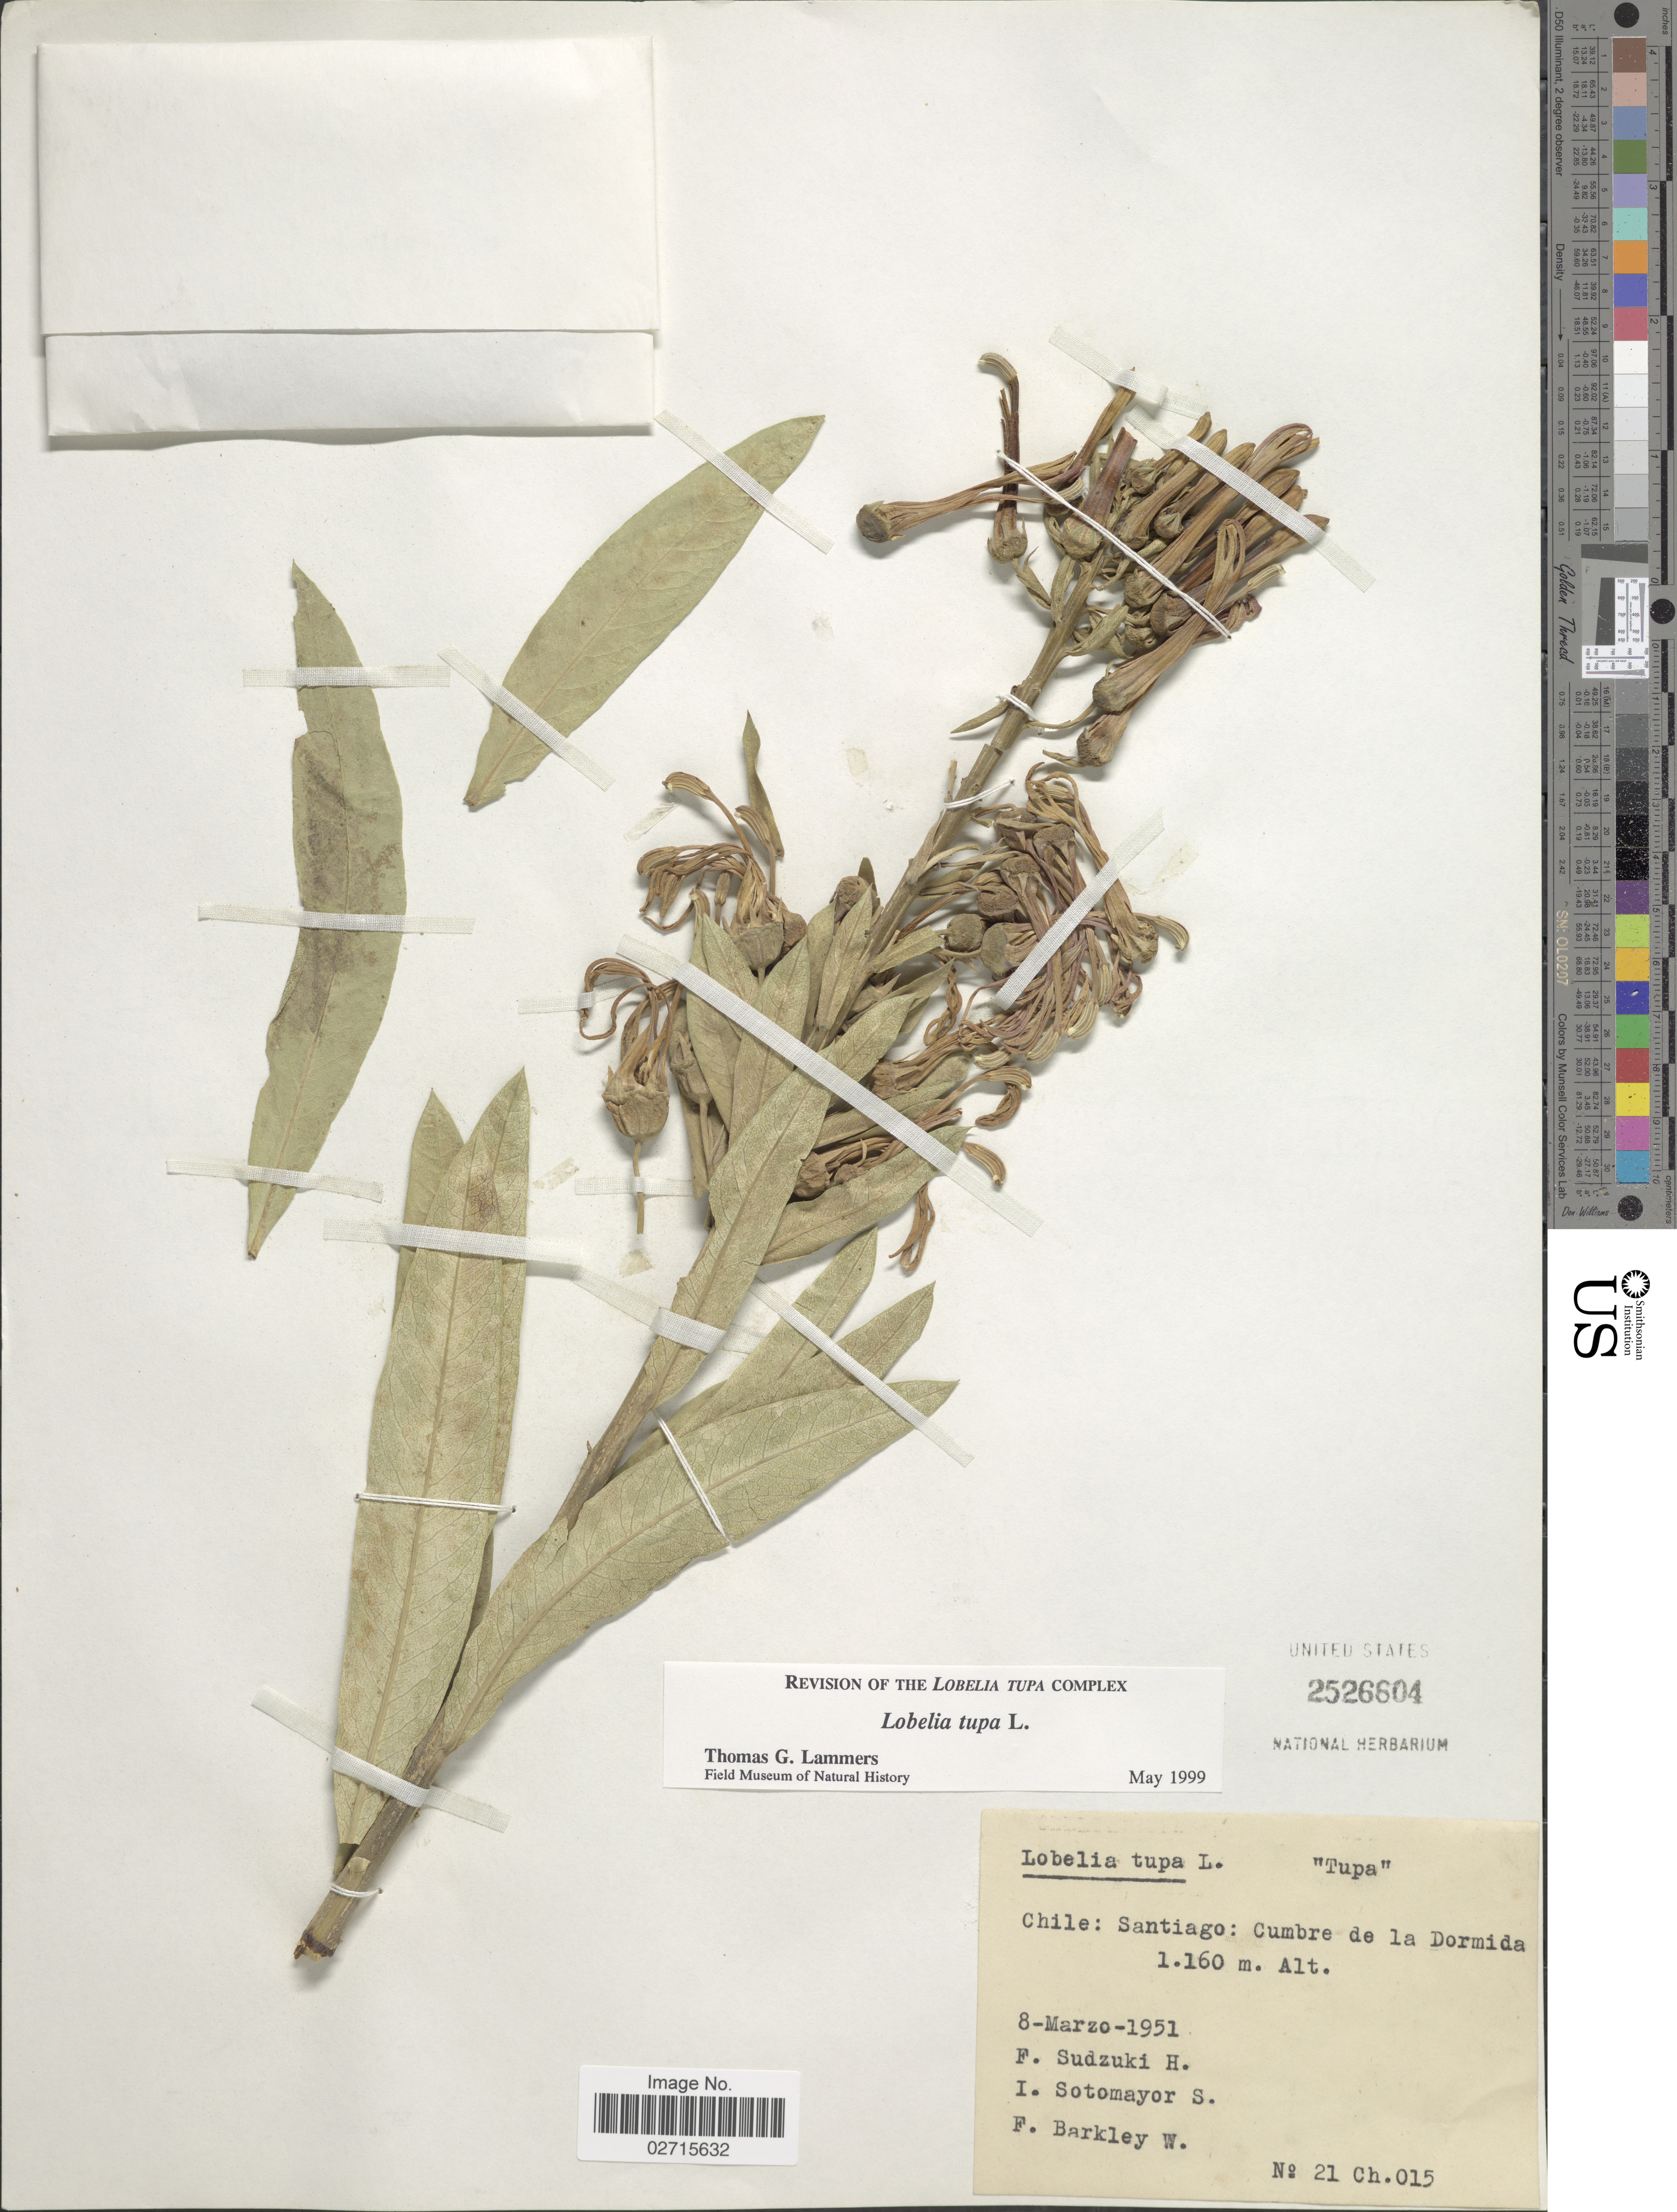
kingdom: Plantae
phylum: Tracheophyta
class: Magnoliopsida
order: Asterales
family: Campanulaceae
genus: Lobelia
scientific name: Lobelia tupa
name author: L.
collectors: F. Sudzuki H., I. Sotomayor S. & F. Barkley W.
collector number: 21 Ch. 015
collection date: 1951-03-08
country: Chile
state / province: Región Metropolitana (RM)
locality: Santiago: Cumbre de la Dormida.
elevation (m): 1160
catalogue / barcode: US 2526604